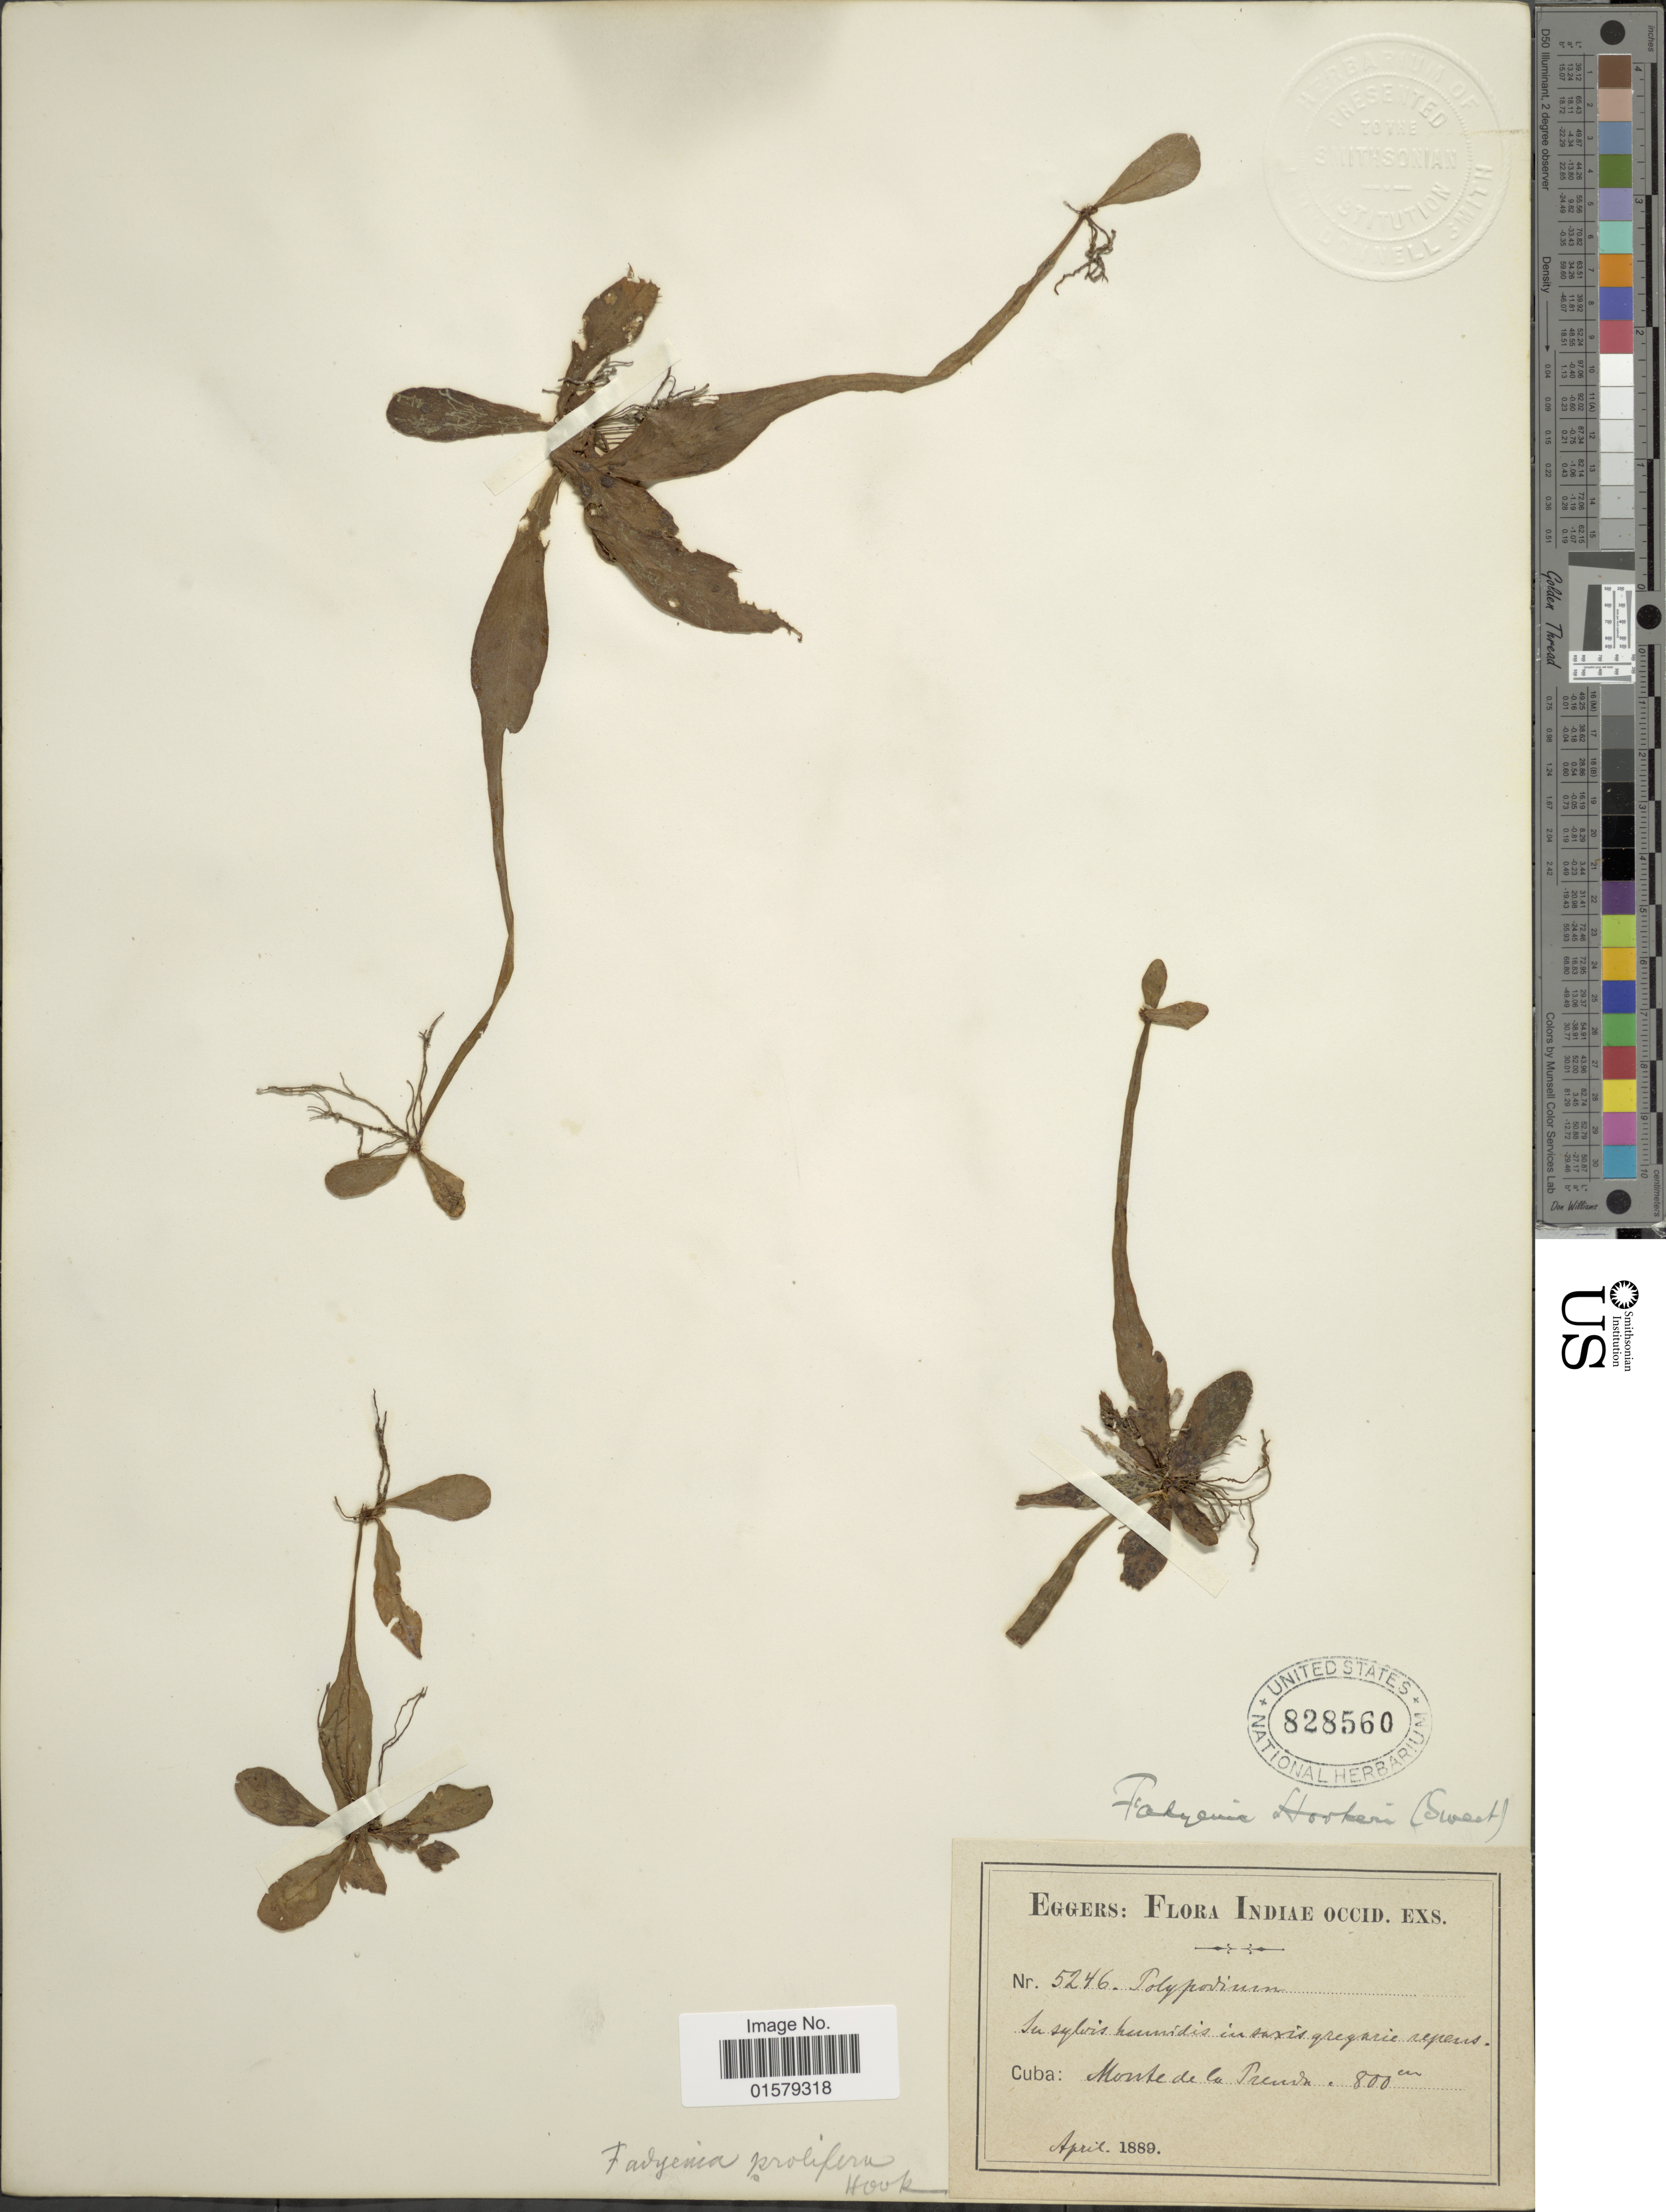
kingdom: Plantae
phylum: Tracheophyta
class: Polypodiopsida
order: Polypodiales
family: Tectariaceae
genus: Tectaria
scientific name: Tectaria hookeri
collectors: -. Eggers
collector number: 5246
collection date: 1889-04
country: Cuba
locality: In sylvis humidis in saxis gregarie repens. Monte de la Prenda.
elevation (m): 800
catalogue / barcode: US 828560